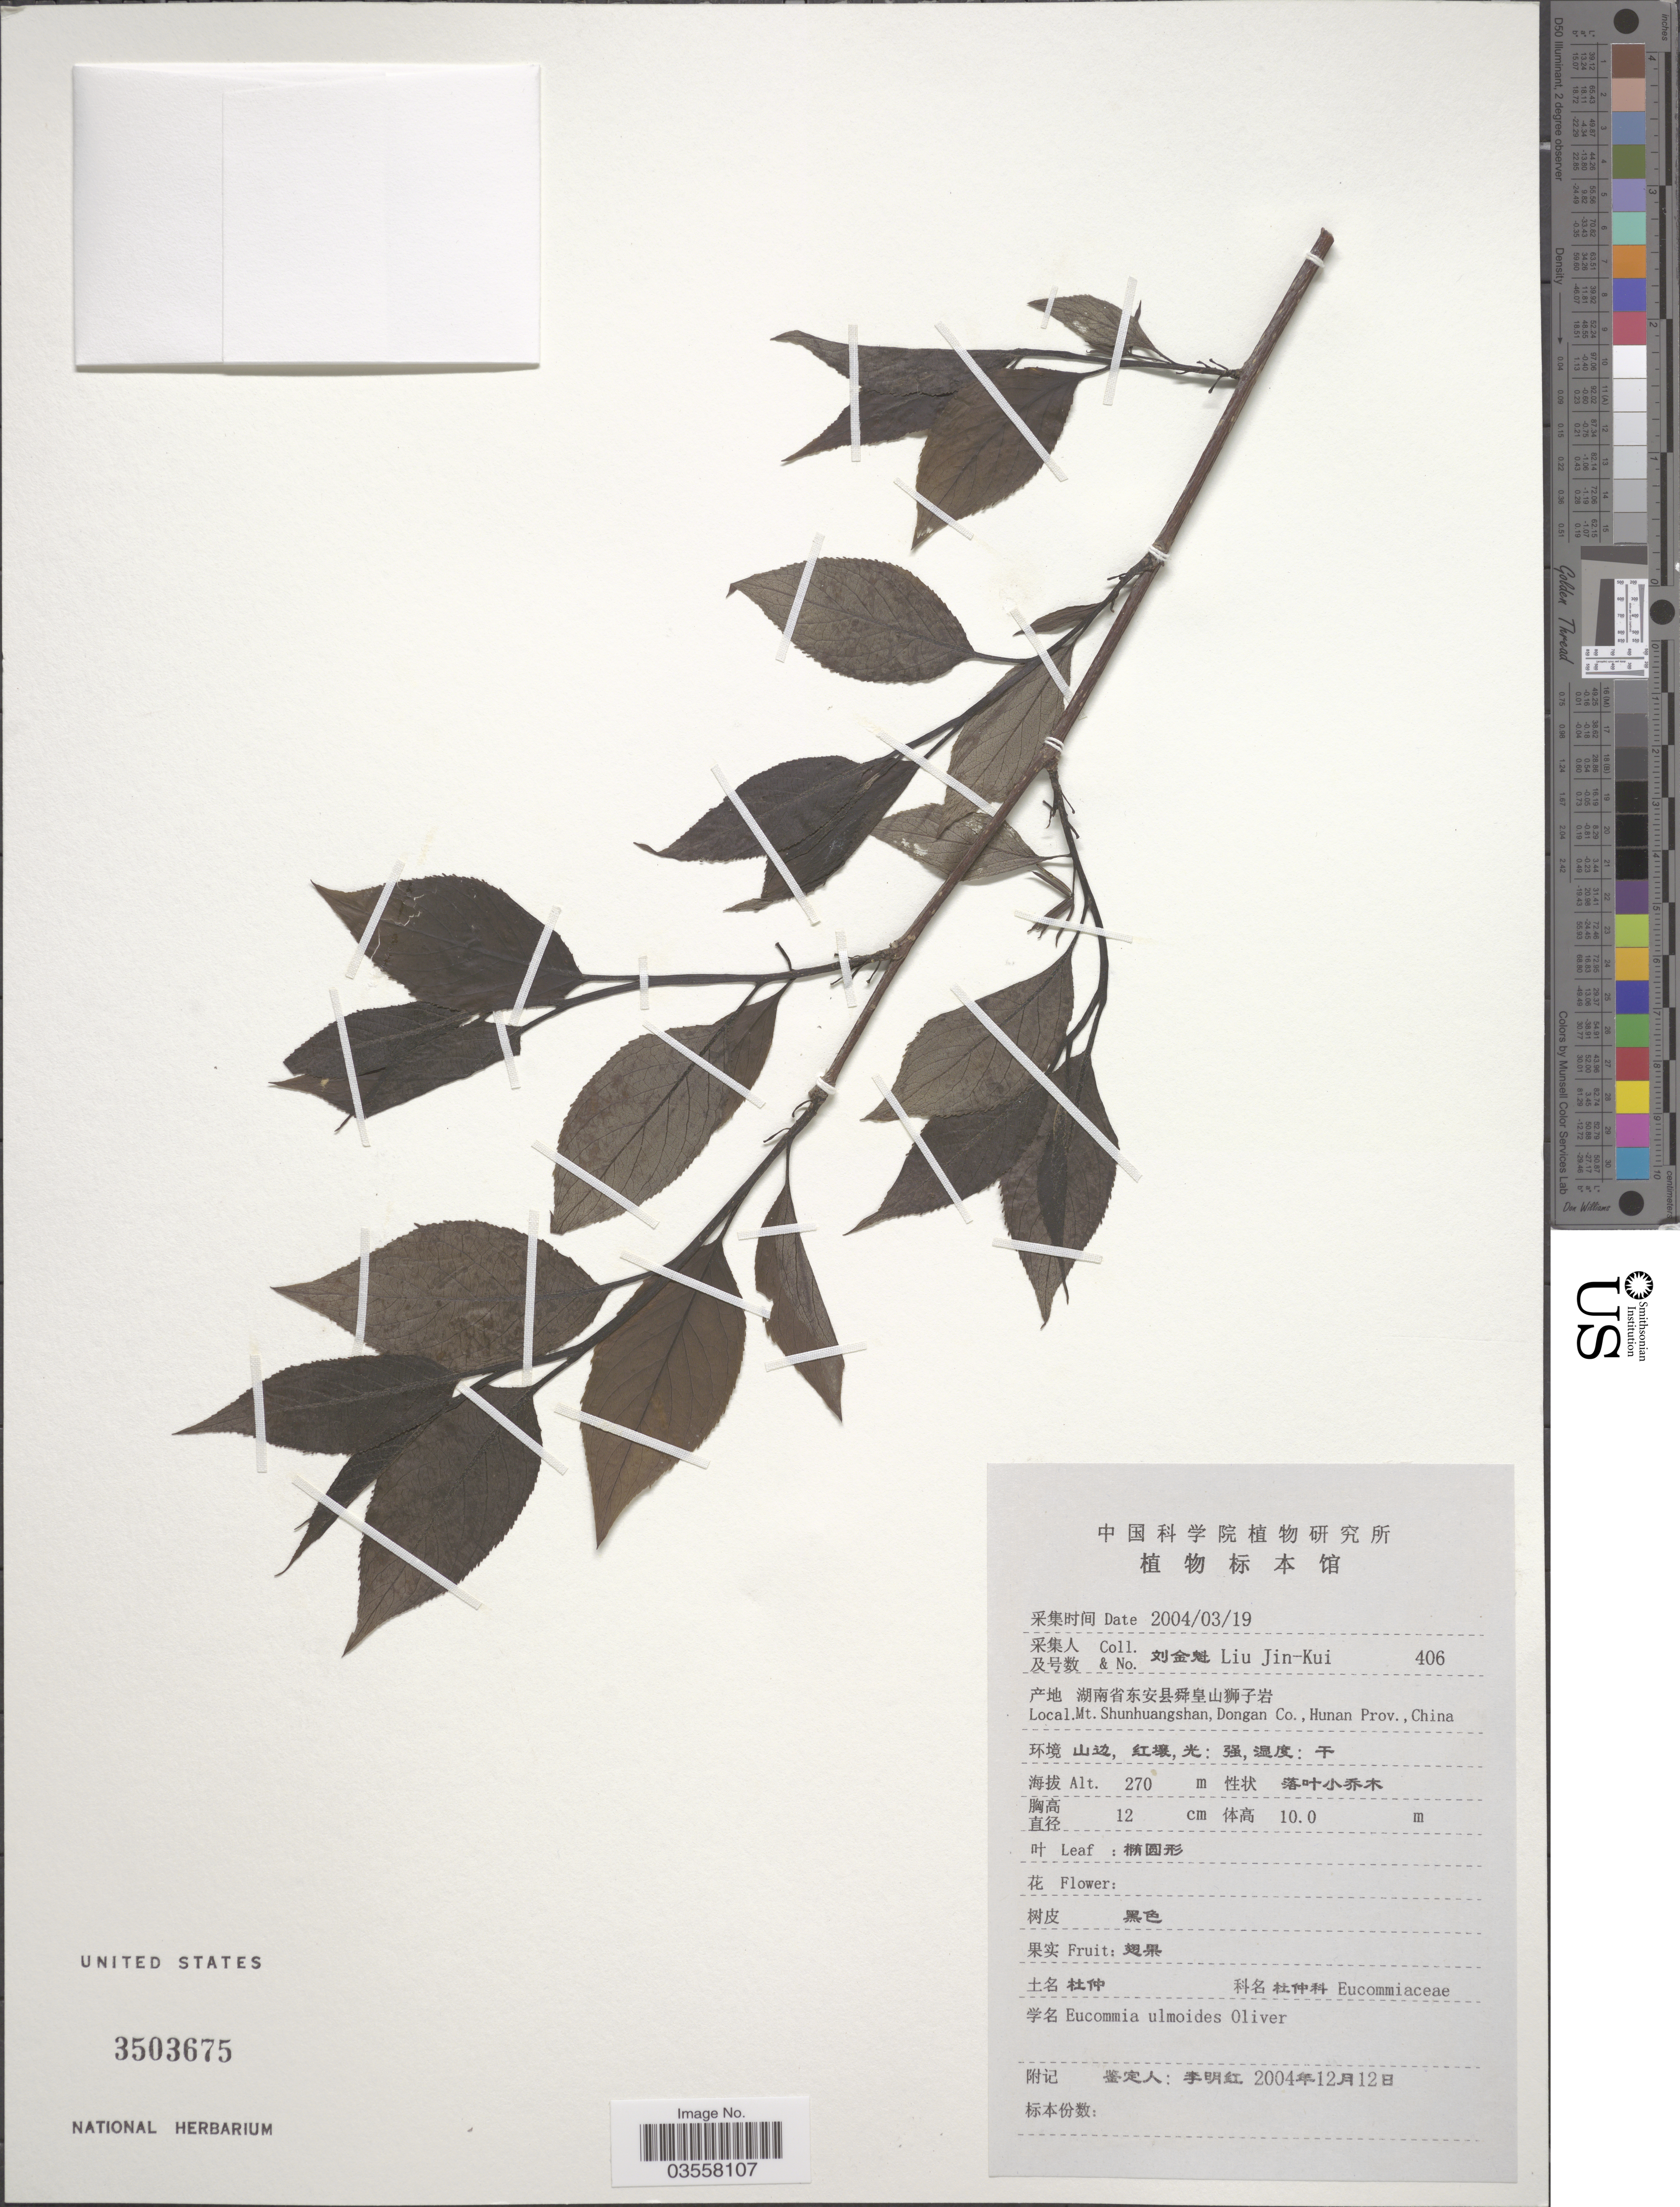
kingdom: Plantae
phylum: Tracheophyta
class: Magnoliopsida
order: Garryales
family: Eucommiaceae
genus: Eucommia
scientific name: Eucommia ulmoides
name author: Oliv.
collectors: Liu Jin-Kui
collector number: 406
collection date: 2004-03-19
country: China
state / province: Hunan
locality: Mt. Shunhuangshan, Dongan Co.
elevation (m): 270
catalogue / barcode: US 3503675